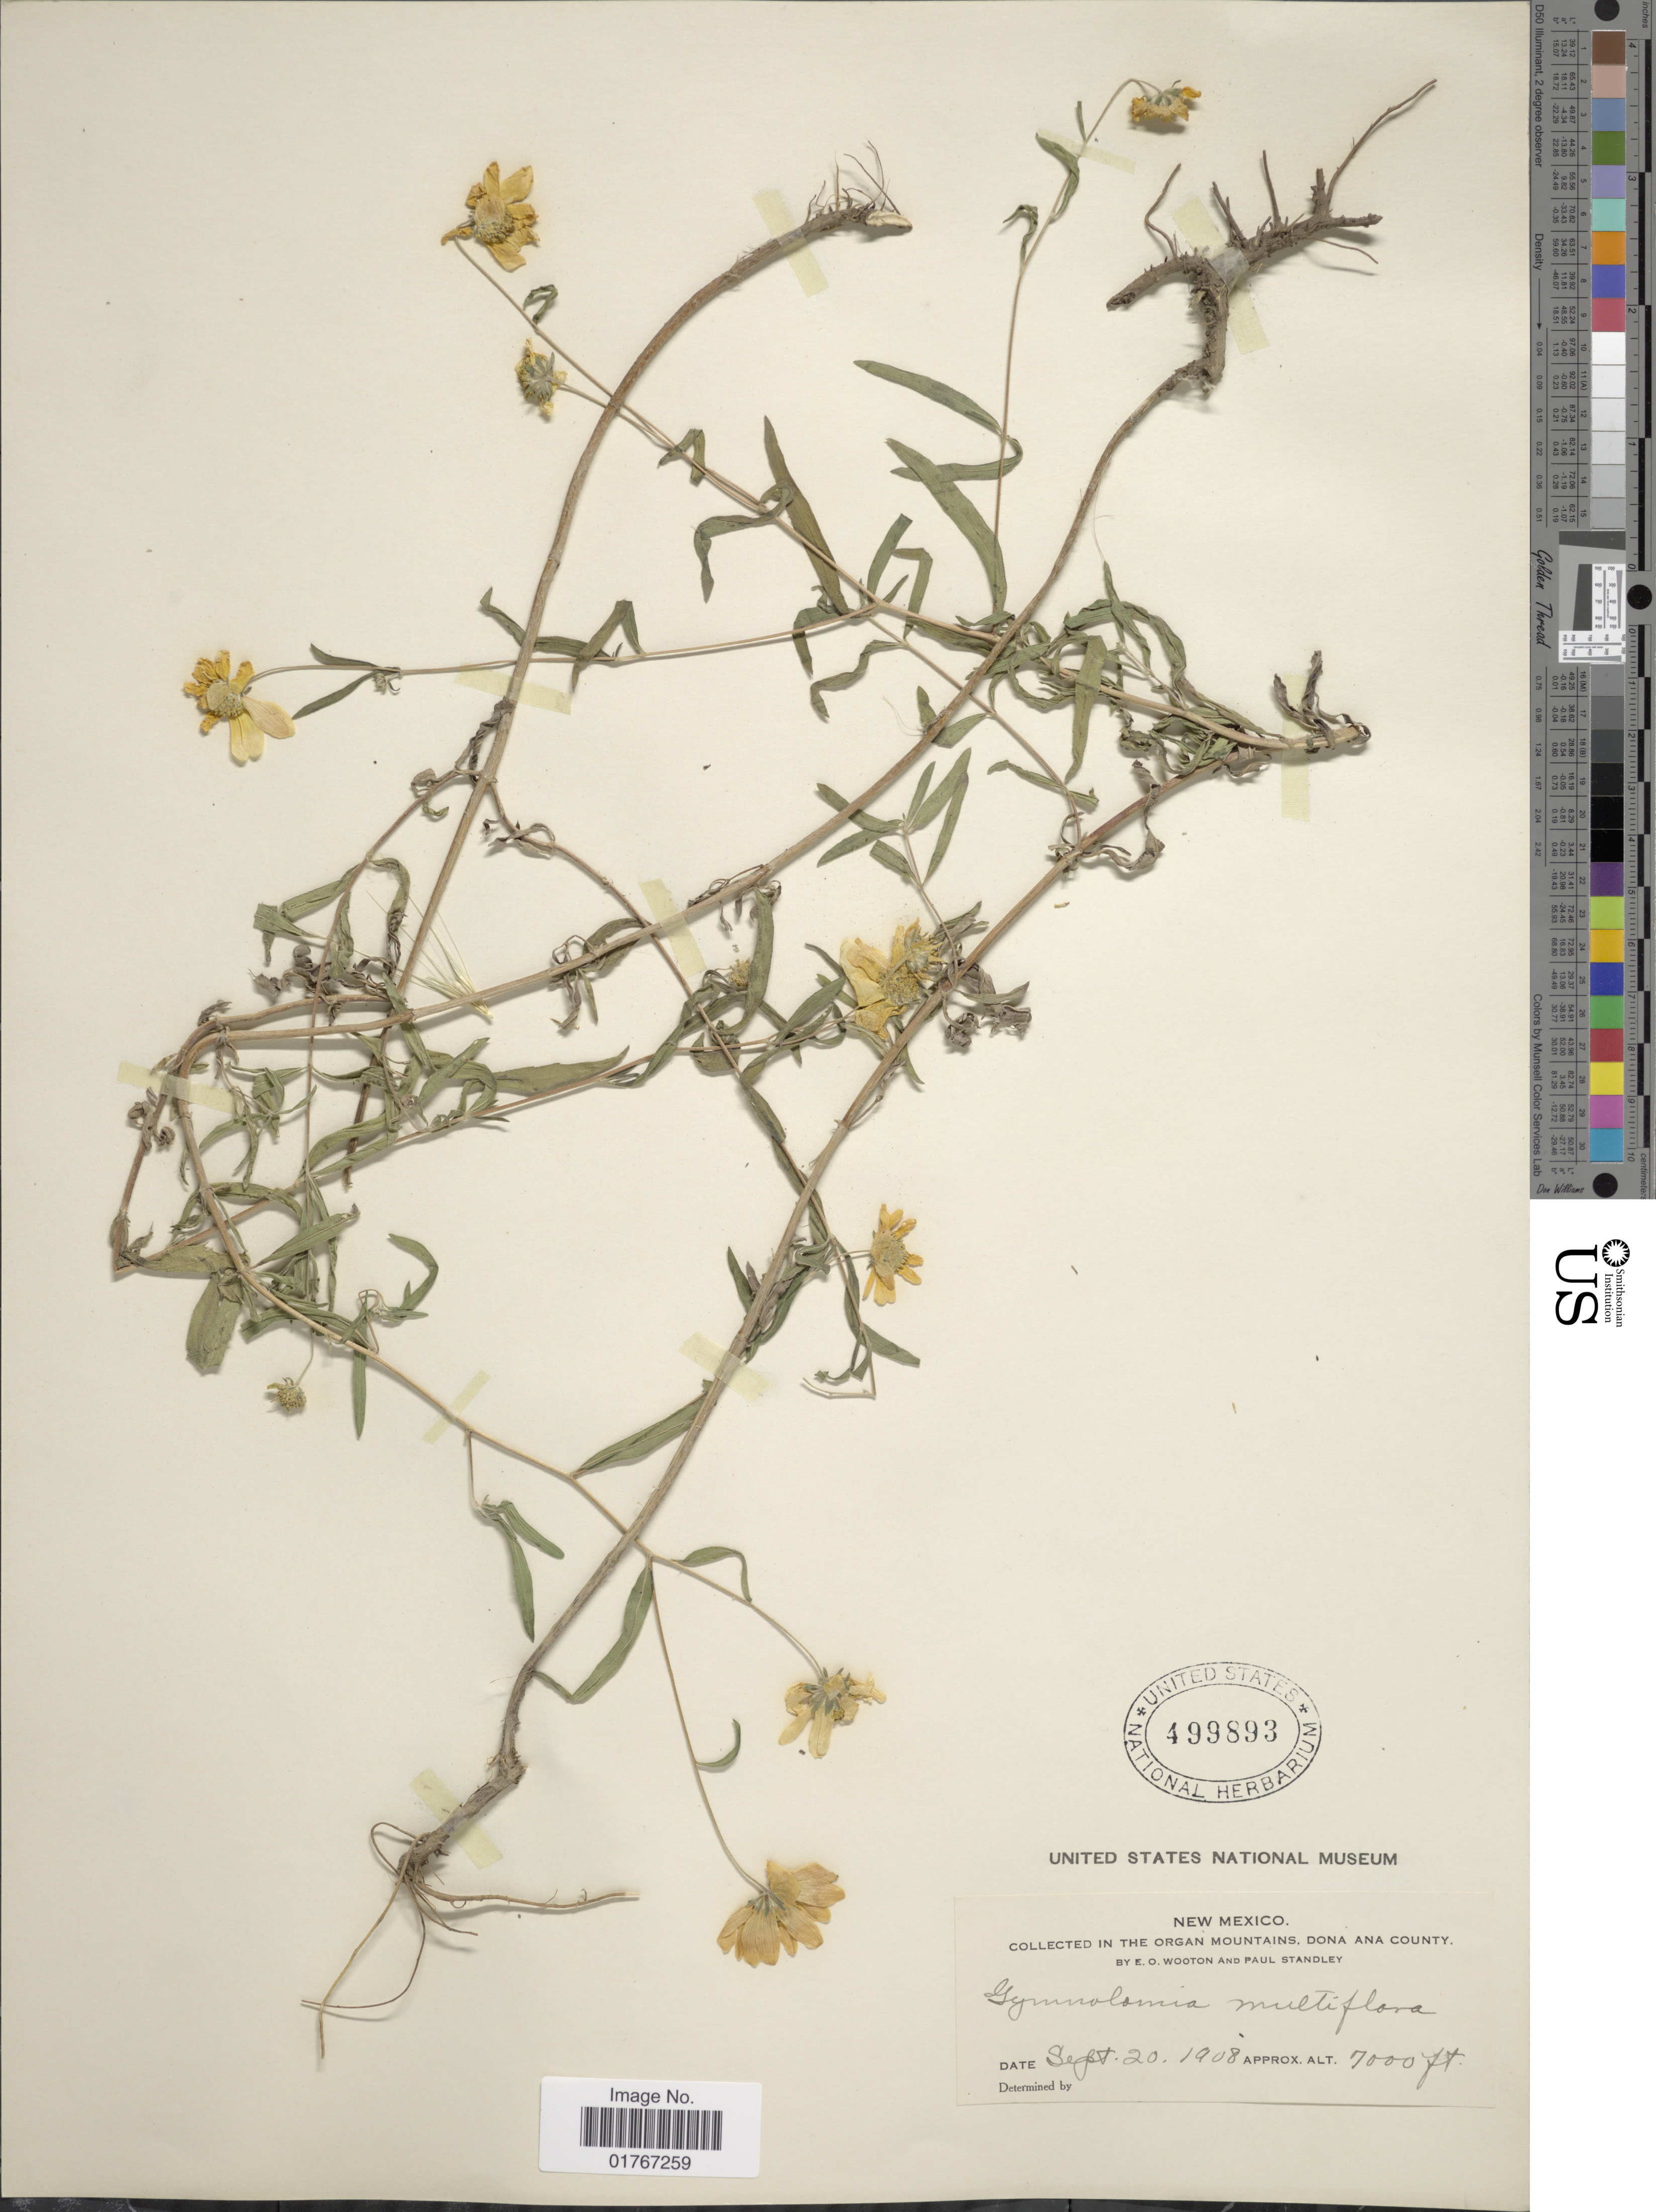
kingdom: Plantae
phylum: Tracheophyta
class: Magnoliopsida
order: Asterales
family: Asteraceae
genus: Heliomeris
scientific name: Heliomeris multiflora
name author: Nutt.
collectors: E. O. Wooton & P. C. Standley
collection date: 1908-09-20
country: United States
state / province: New Mexico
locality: In the Organ Mountains, Dona Ana County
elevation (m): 2134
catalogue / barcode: US 499893